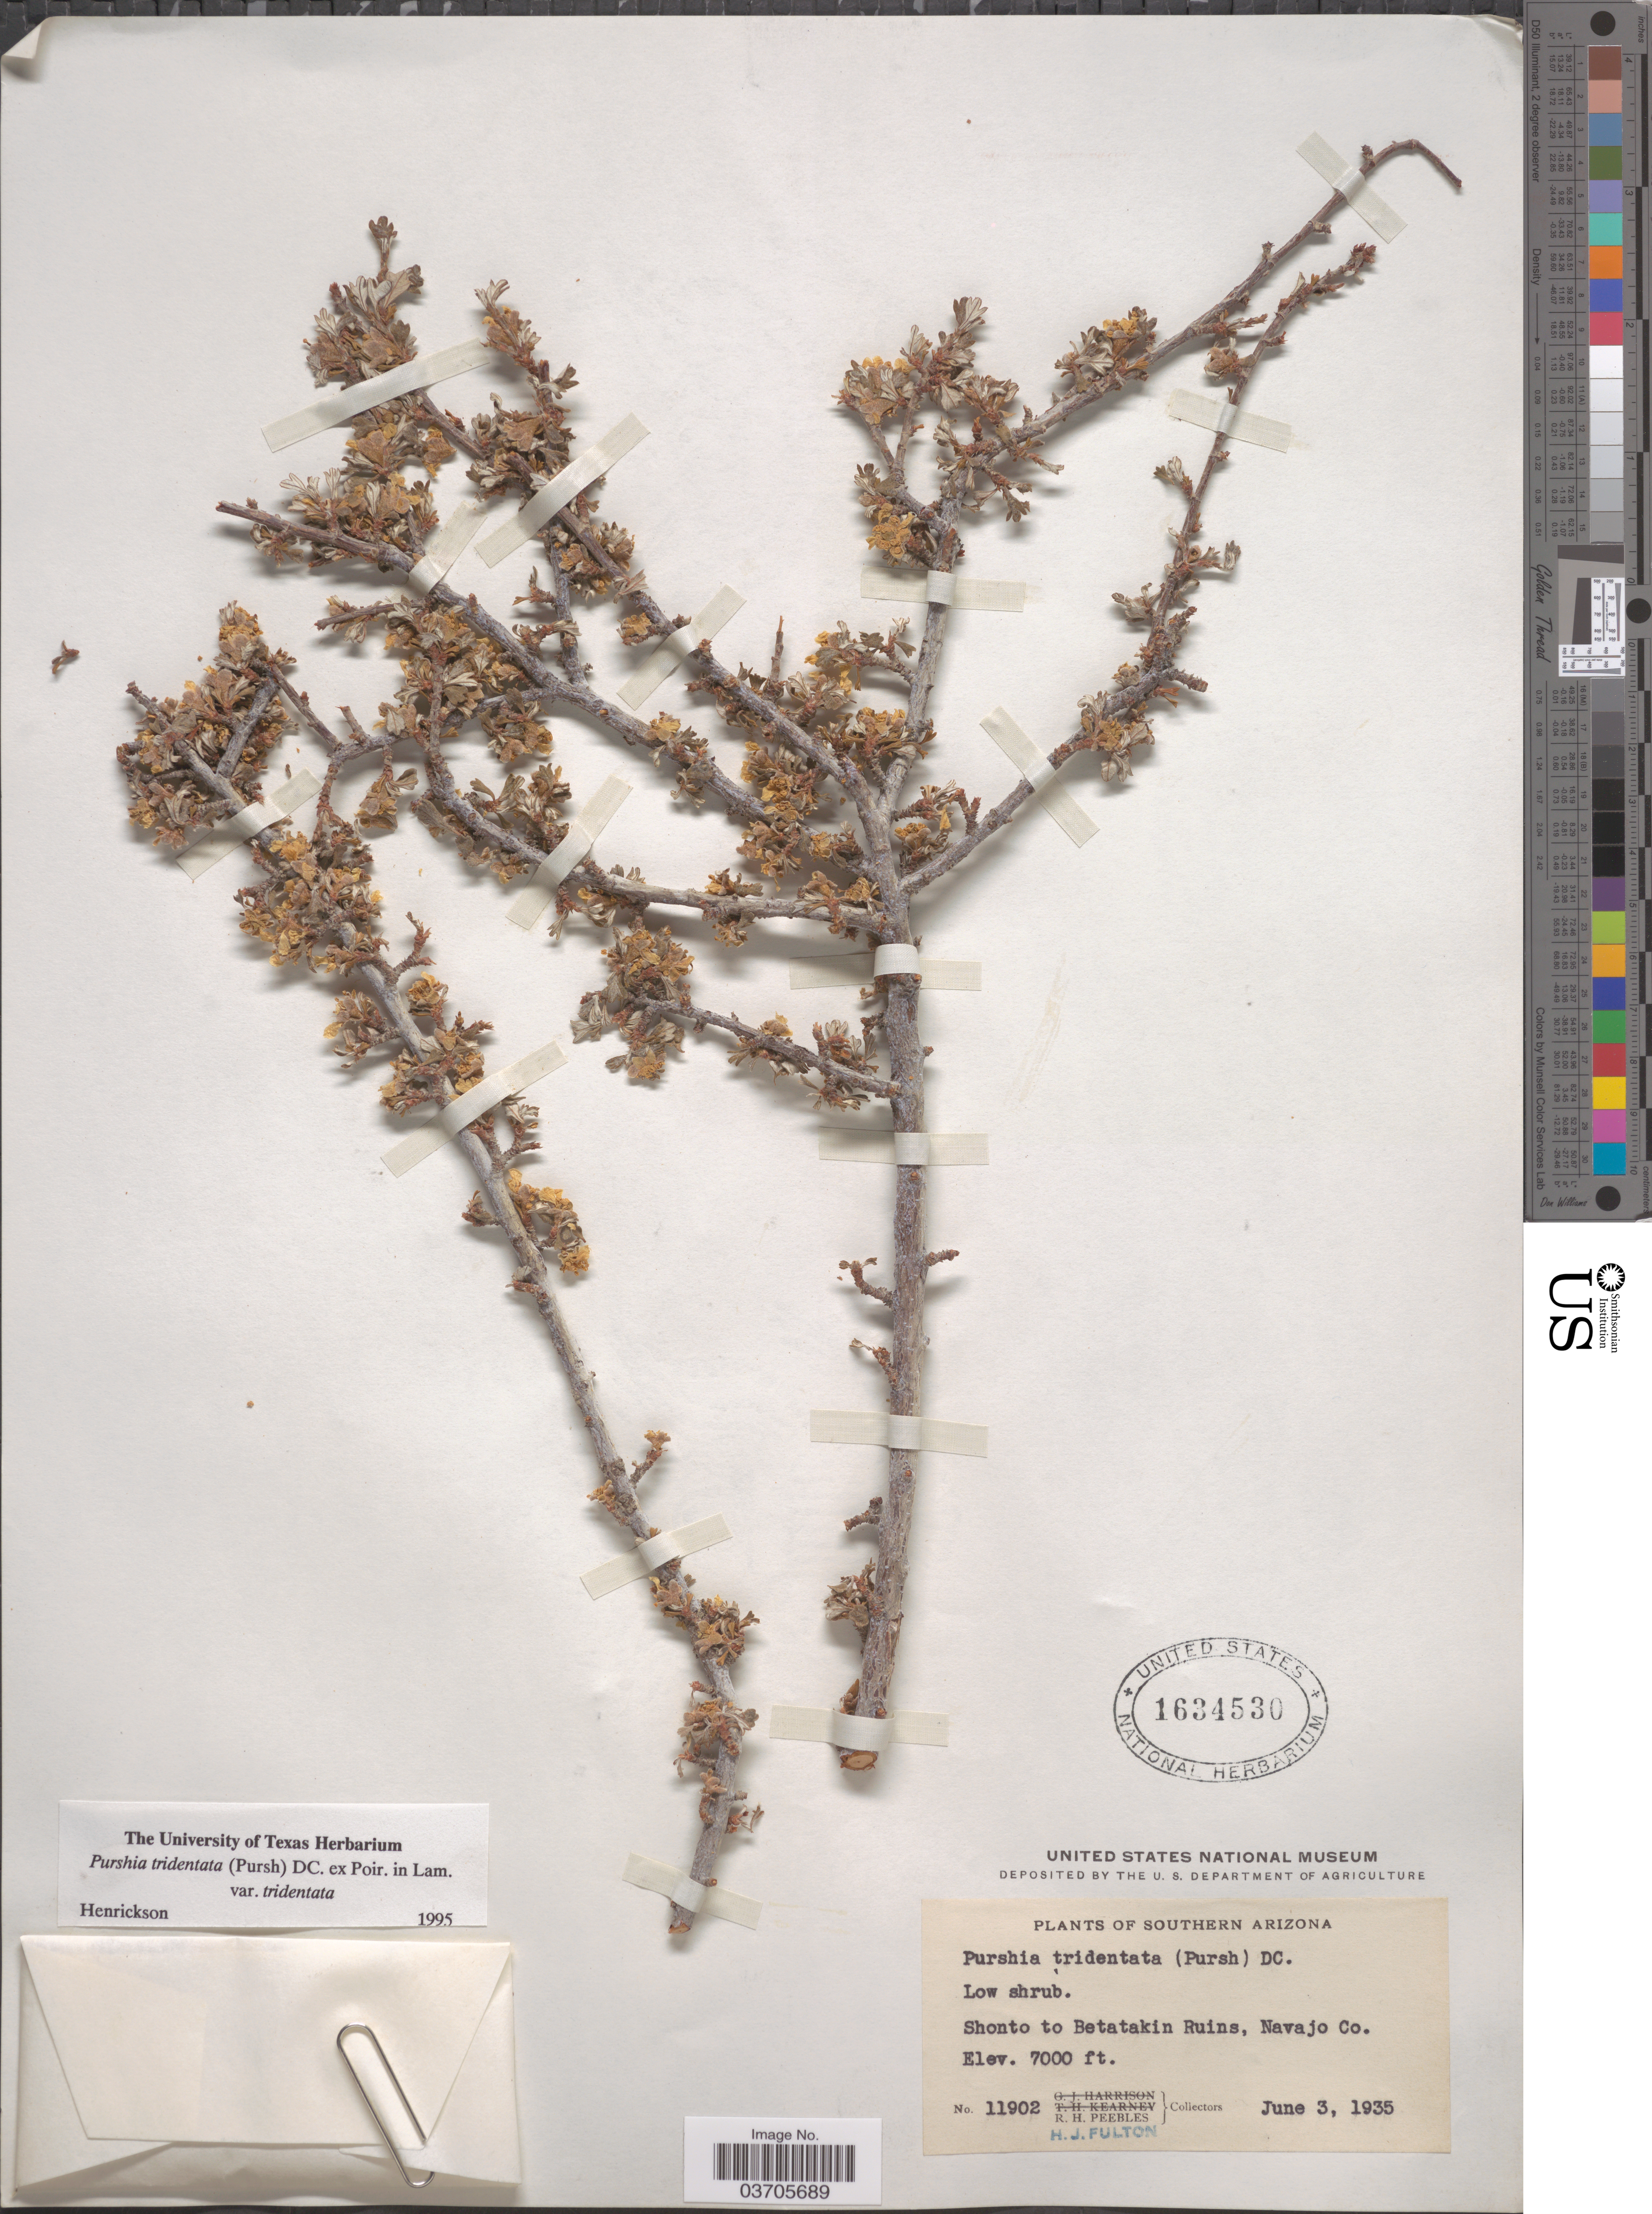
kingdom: Plantae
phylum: Tracheophyta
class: Magnoliopsida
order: Rosales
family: Rosaceae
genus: Purshia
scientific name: Purshia tridentata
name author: (Pursh) DC.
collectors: R. H. Peebles & H. Fulton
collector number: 11902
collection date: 1935-06-03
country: United States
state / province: Arizona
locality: Southern Arizona. Shonto to Betatakin Ruins, Navajo Co.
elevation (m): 2134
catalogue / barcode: US 1634530